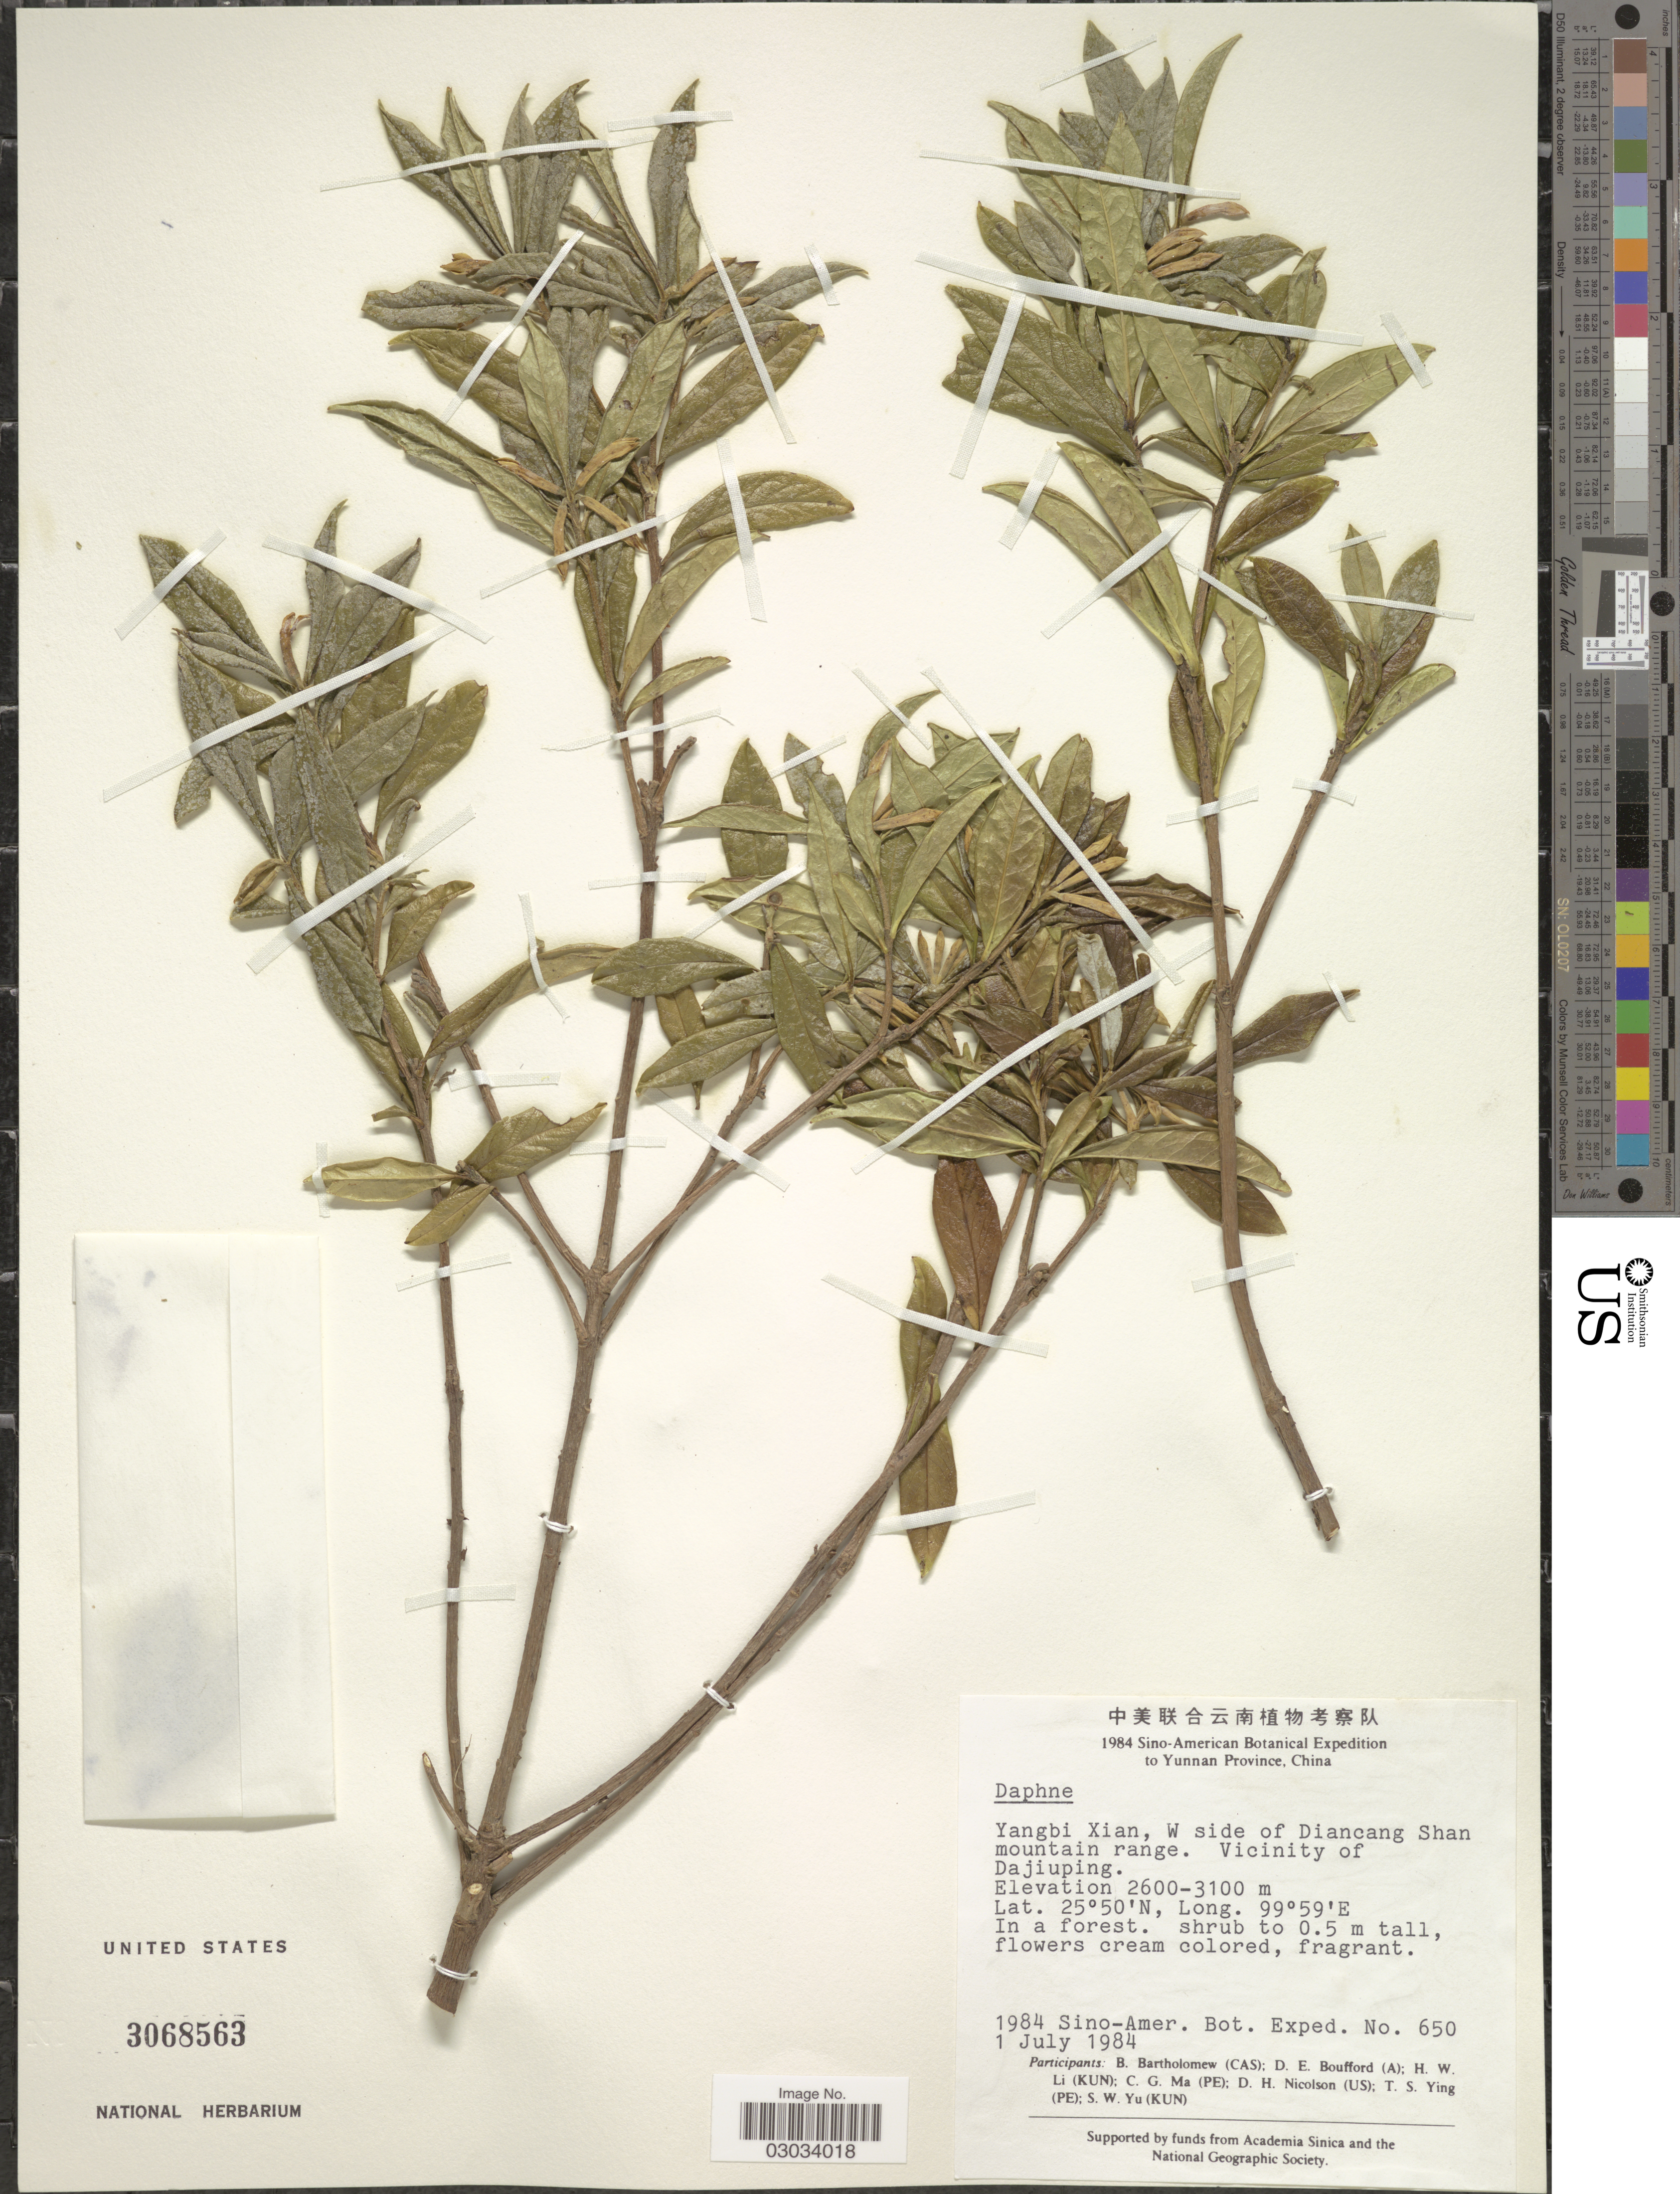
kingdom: Plantae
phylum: Tracheophyta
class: Magnoliopsida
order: Malvales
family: Thymelaeaceae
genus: Daphne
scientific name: Daphne sp.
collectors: B. Bartholomew, D. E. Boufford, H. W. Li, C. Ma & et al.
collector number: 650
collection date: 1984-07-01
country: China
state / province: Yunnan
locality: Yangbi Xian, W side of Diancang Shan Mountain range. Vicinity of Dajiuping.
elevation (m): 2600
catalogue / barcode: US 3068563